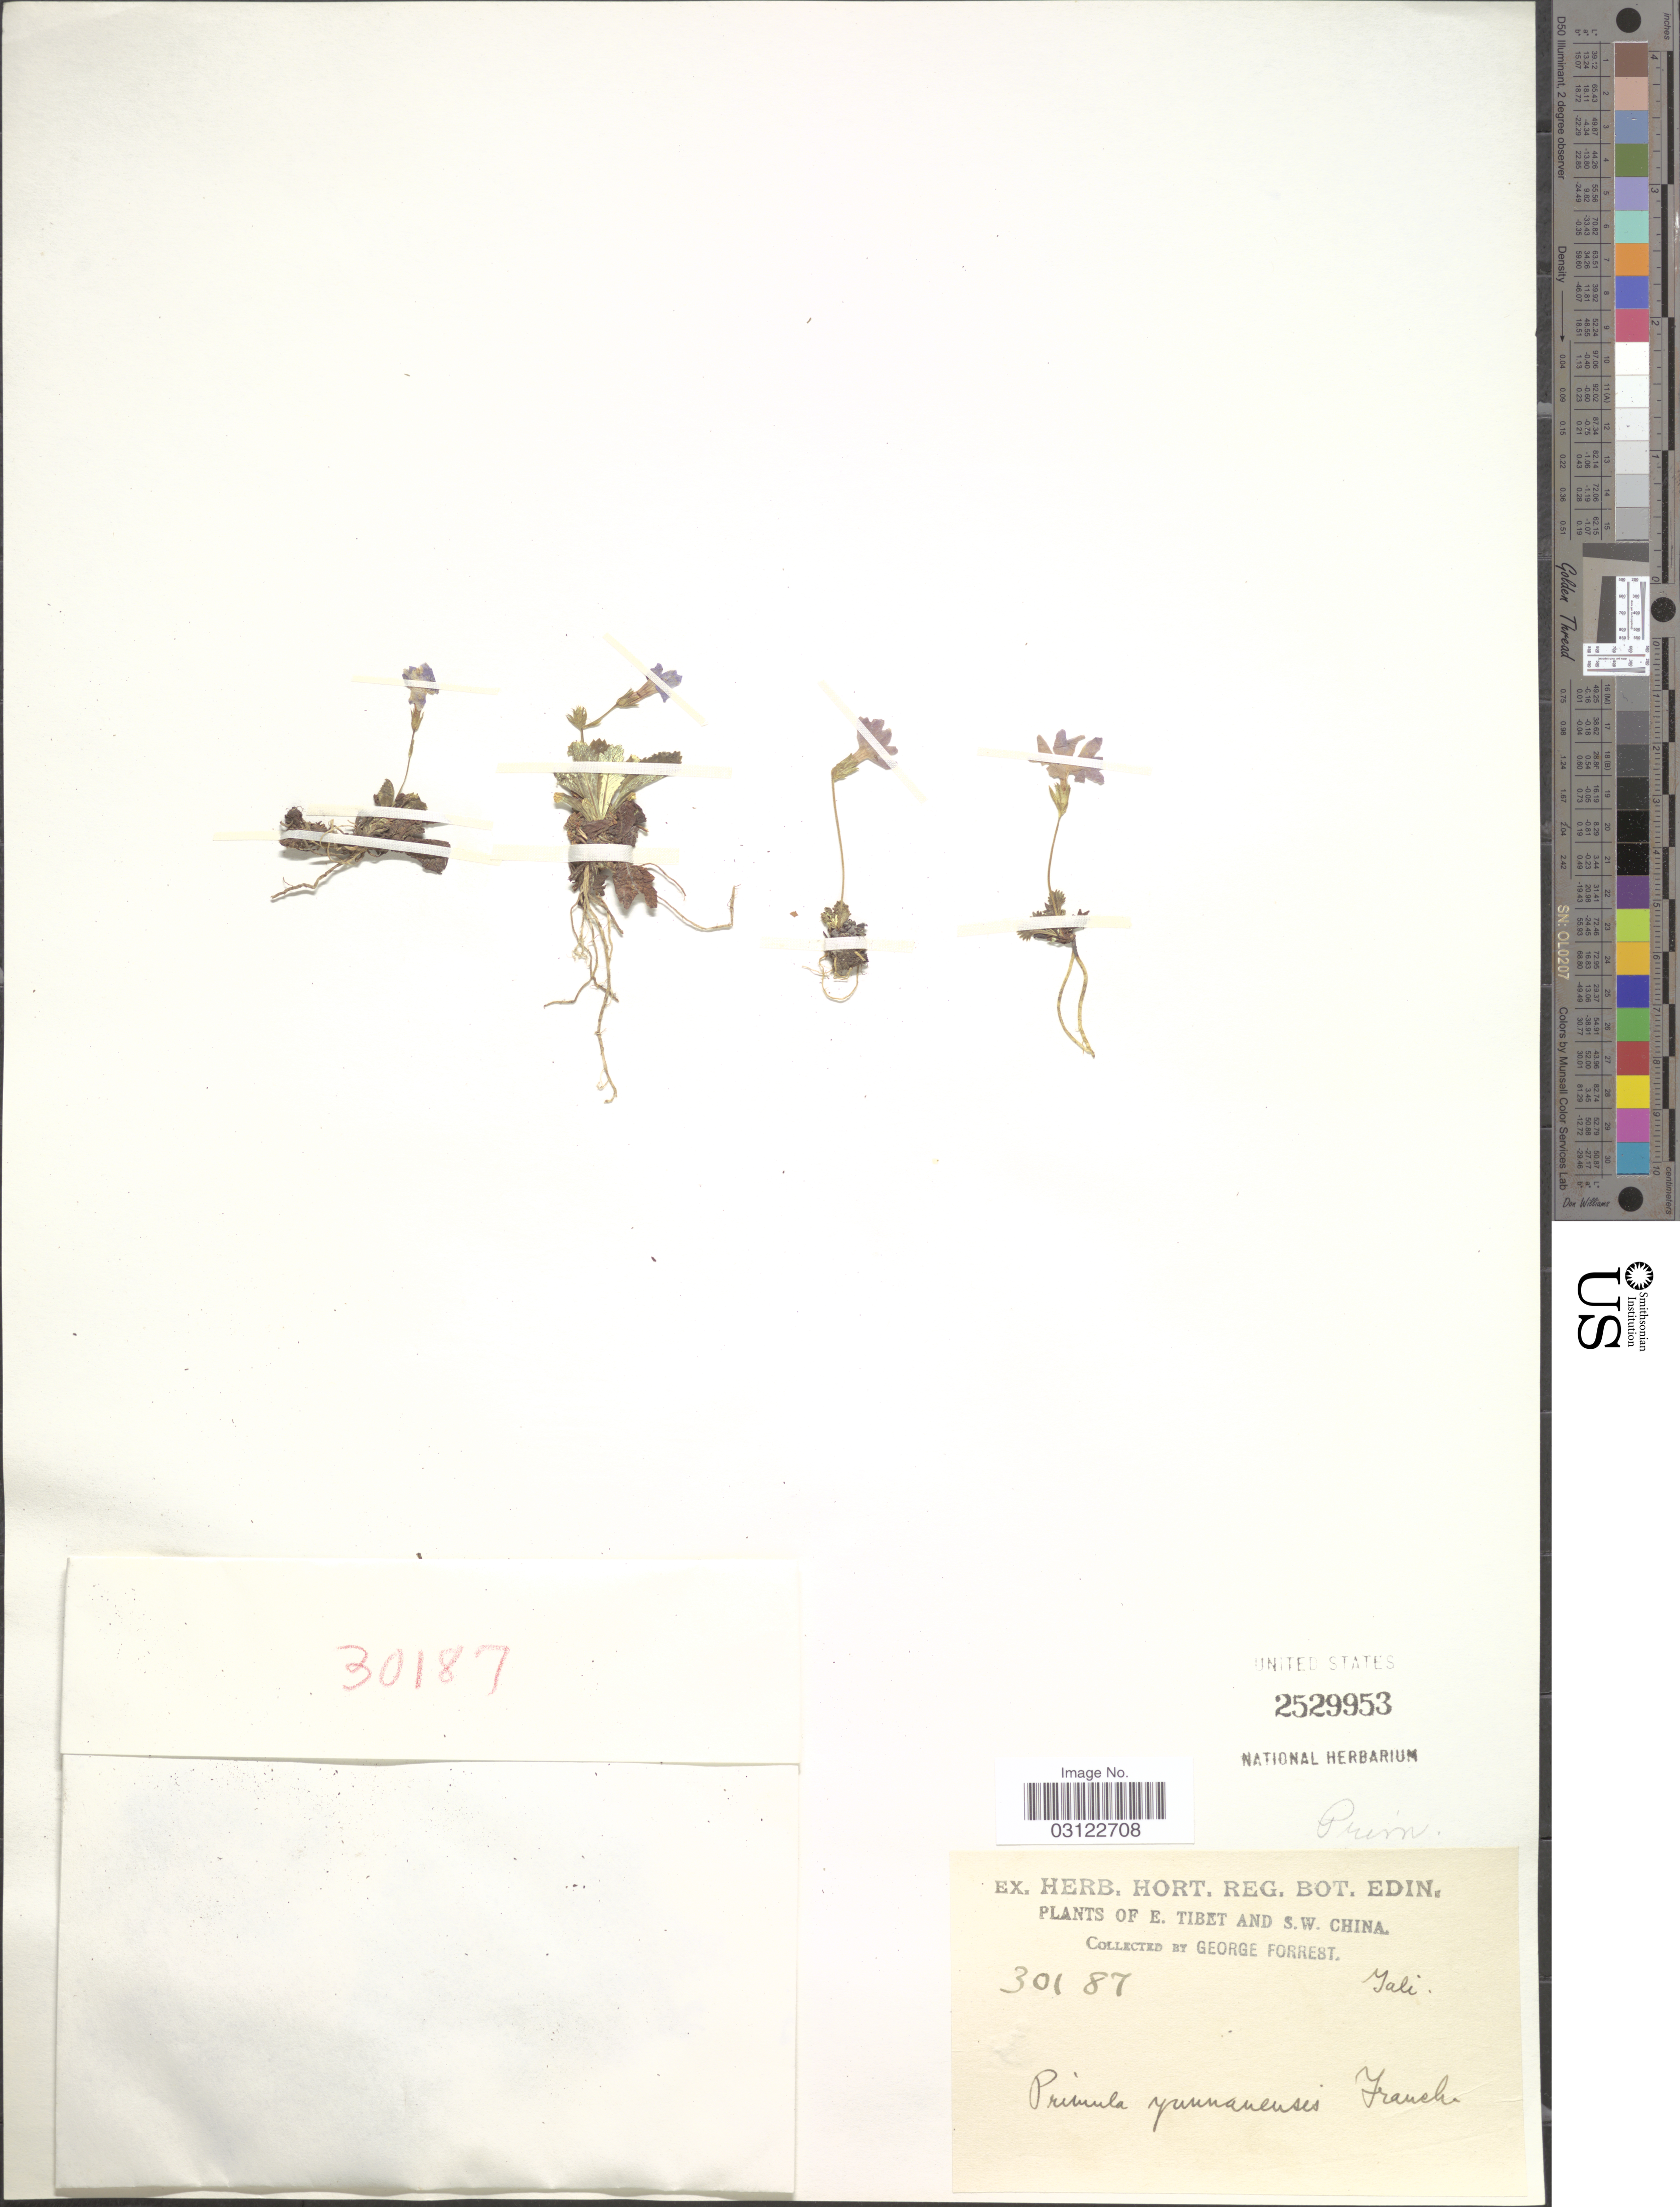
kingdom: Plantae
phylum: Tracheophyta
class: Magnoliopsida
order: Ericales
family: Primulaceae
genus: Primula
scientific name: Primula yunnanensis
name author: Franch.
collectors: G. Forrest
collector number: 30187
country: China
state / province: Xizang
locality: E. Tibet and S.W. China. Yali.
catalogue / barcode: US 2529953